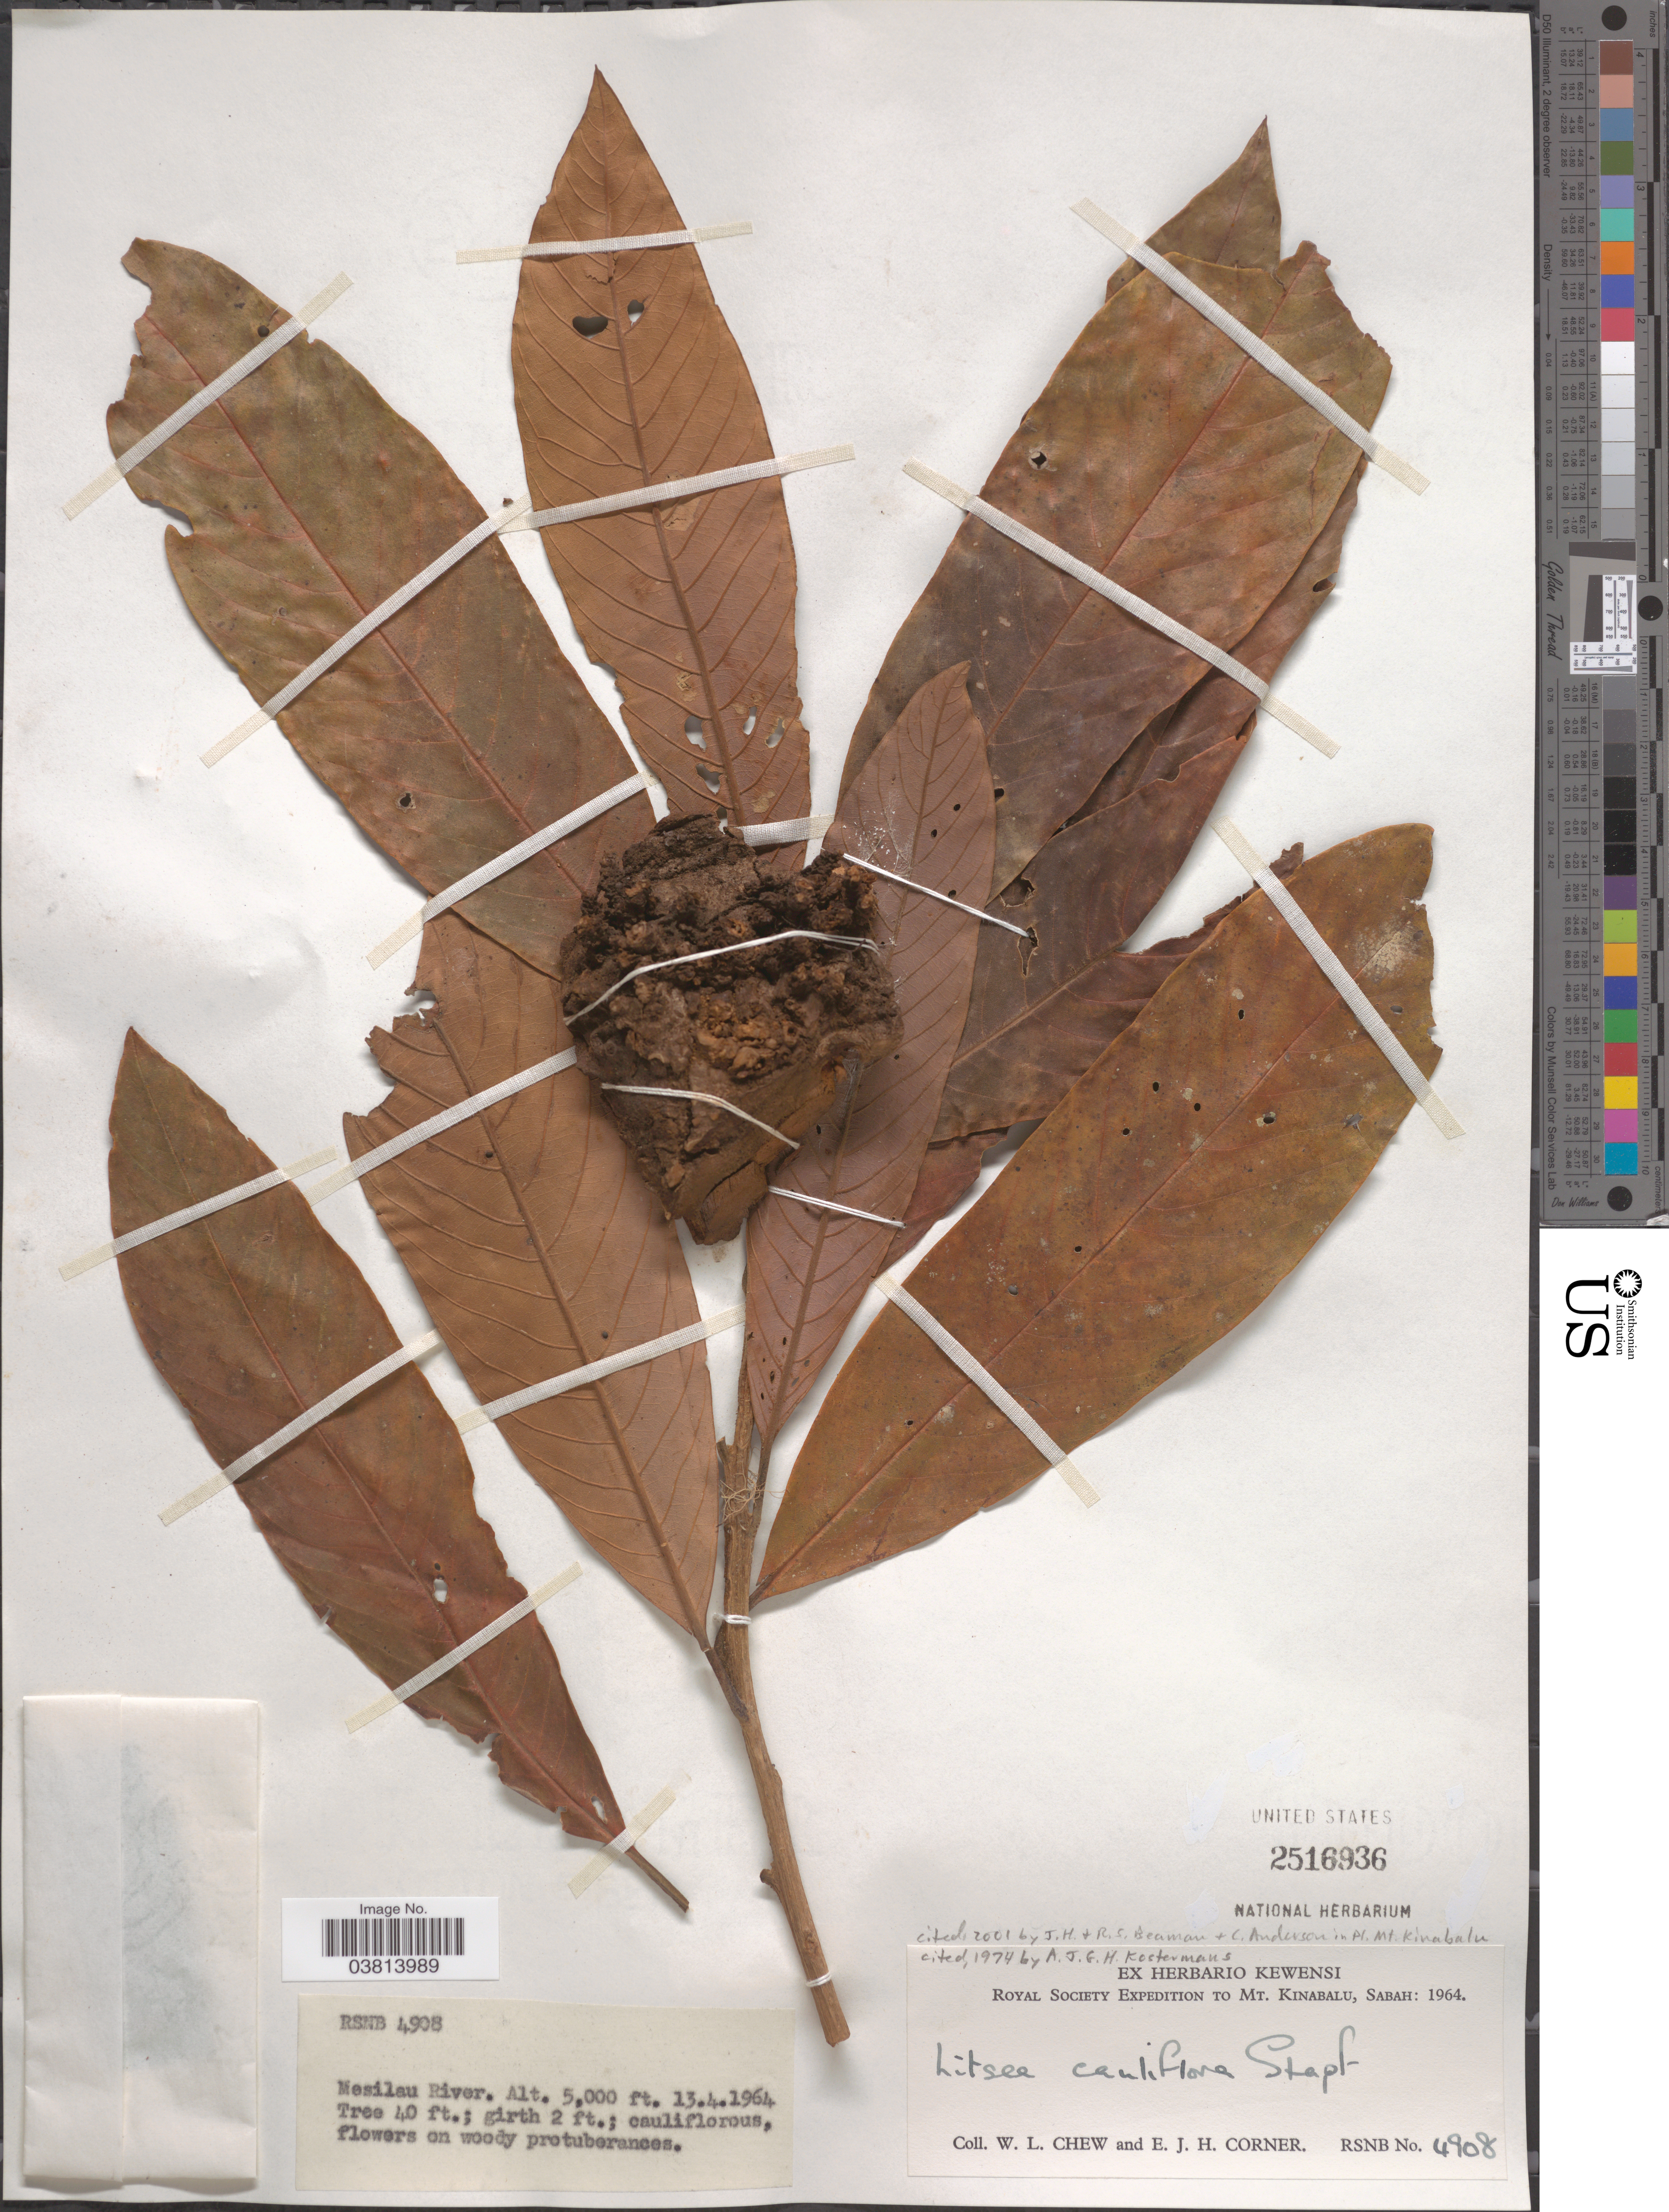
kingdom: Plantae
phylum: Tracheophyta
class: Magnoliopsida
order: Laurales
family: Lauraceae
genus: Litsea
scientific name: Litsea cauliflora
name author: Stapf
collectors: W. Chew & E. Corner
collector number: RSNB4908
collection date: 1964-04-13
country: Malaysia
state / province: Sabah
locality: Mt. Kinabalu, Mesilau River.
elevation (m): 1524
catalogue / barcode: US 2516936